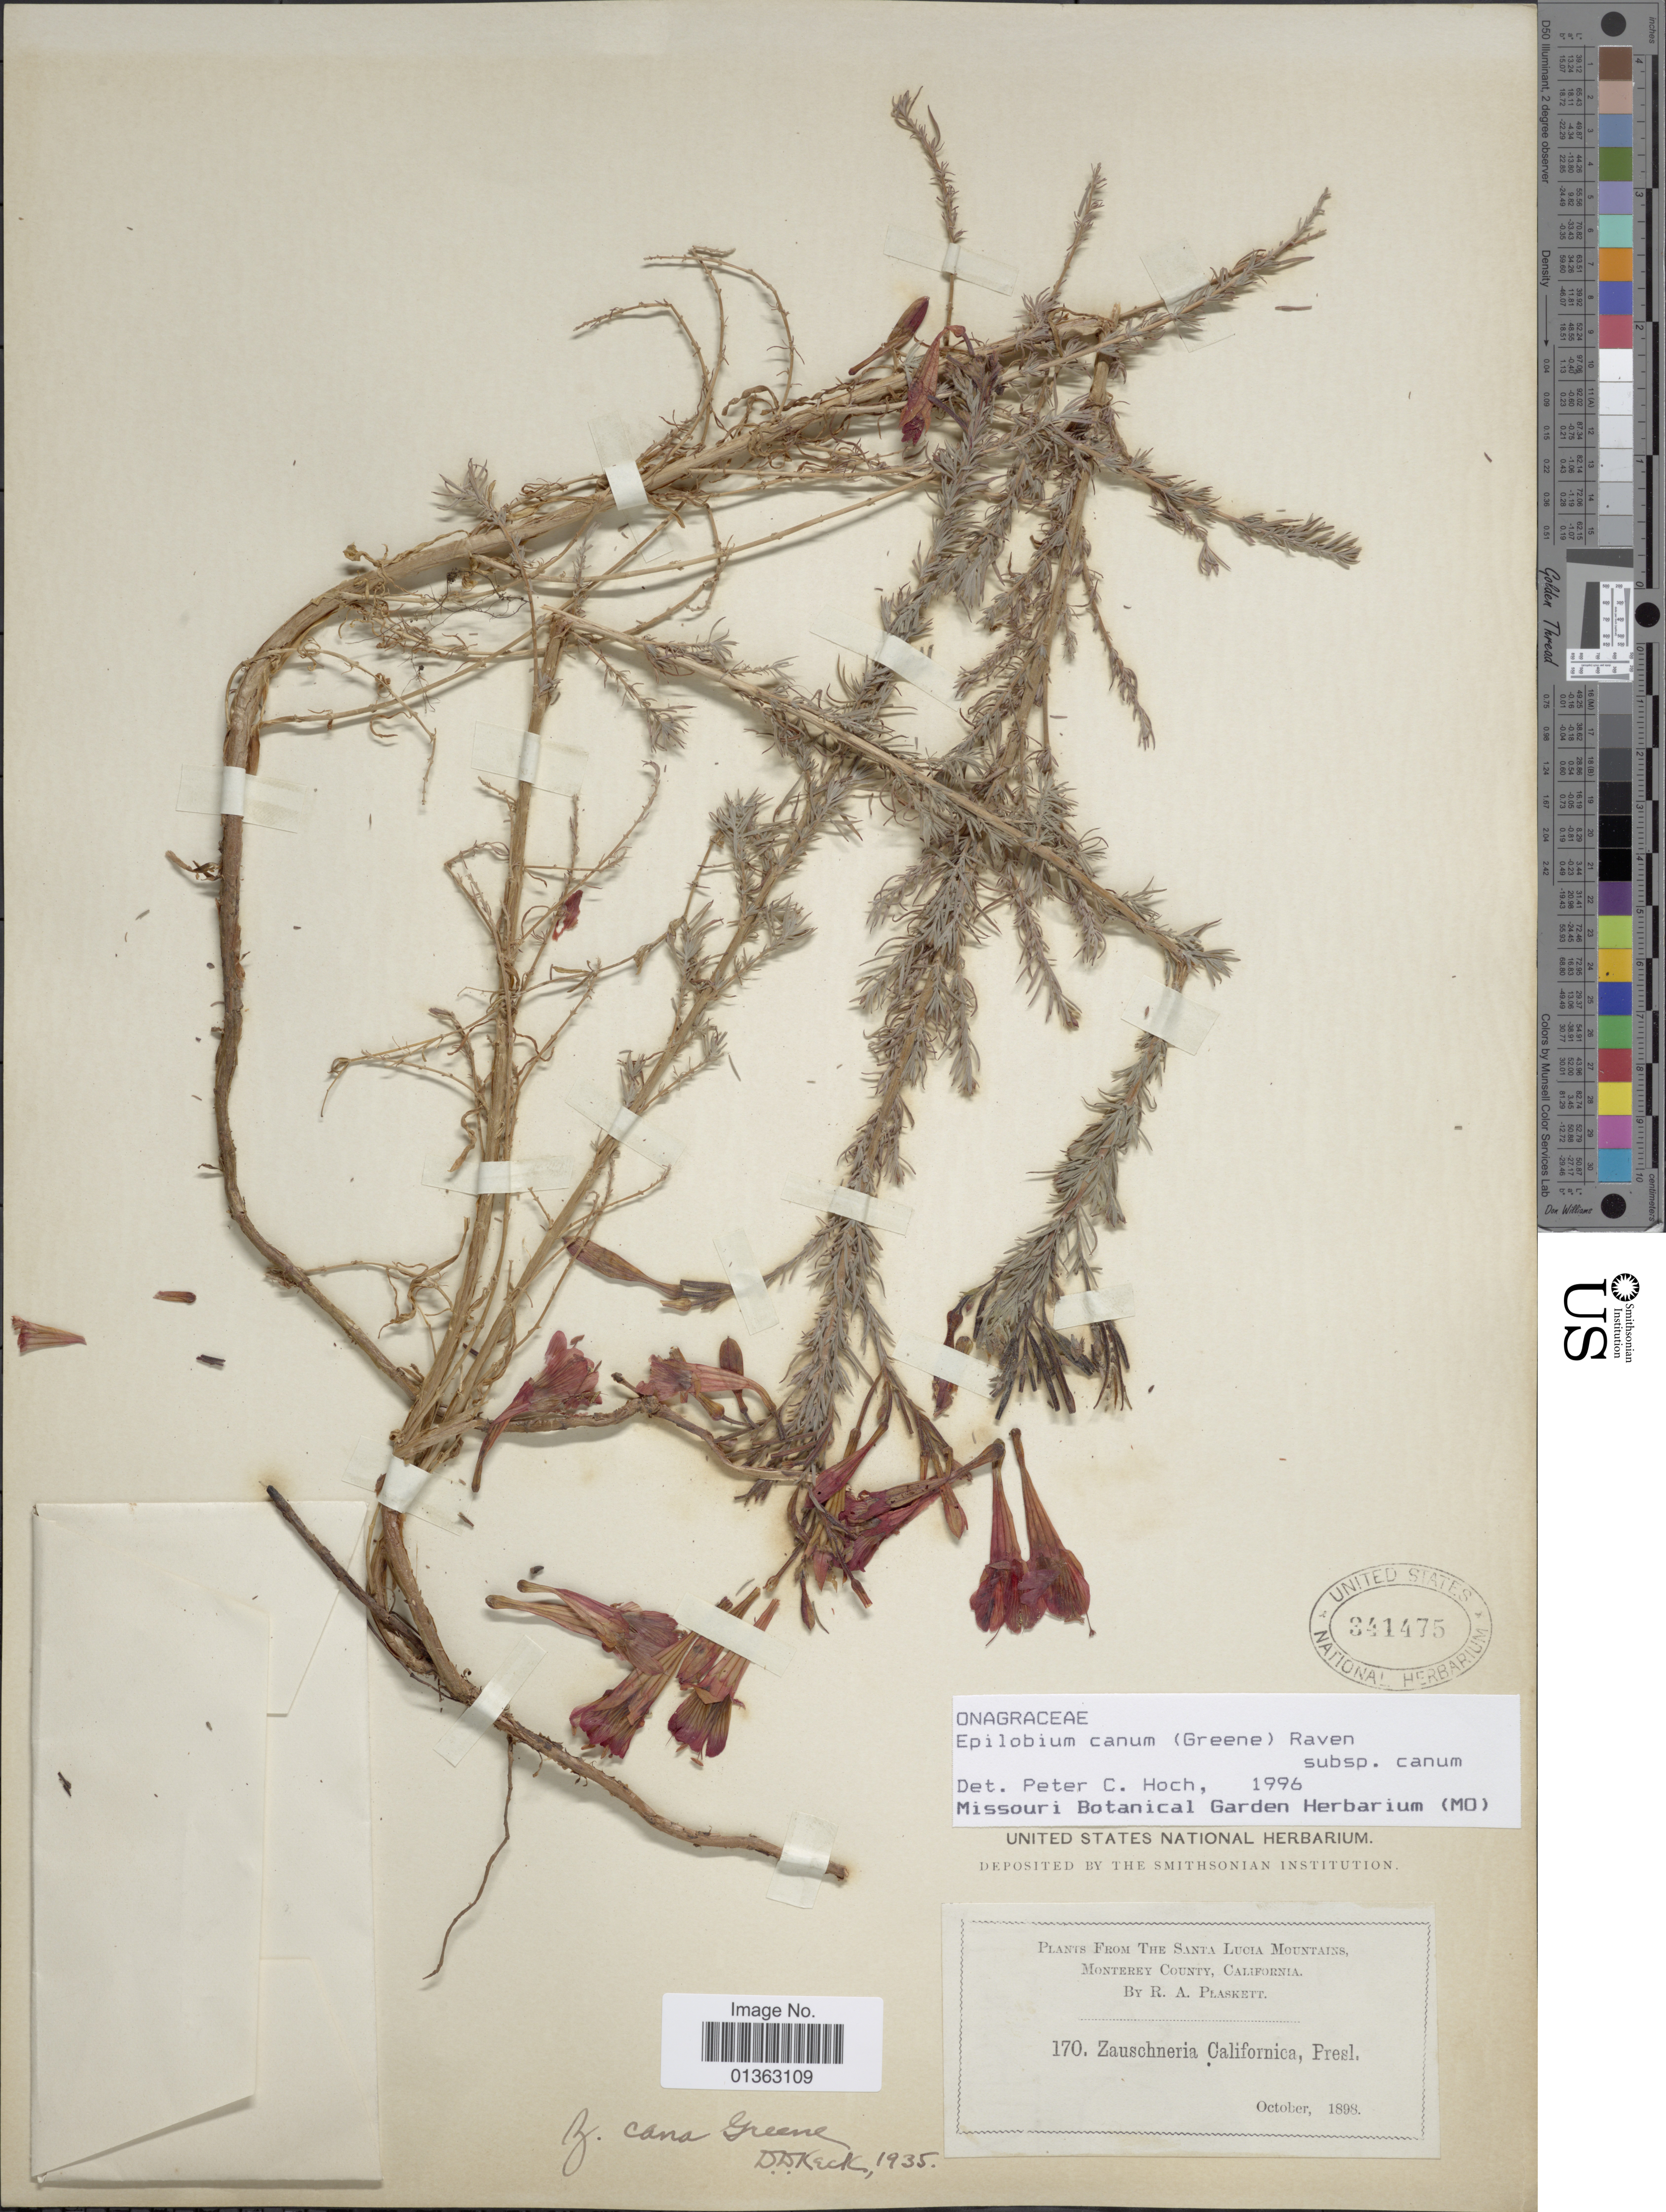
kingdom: Plantae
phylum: Tracheophyta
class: Magnoliopsida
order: Myrtales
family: Onagraceae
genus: Epilobium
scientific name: Epilobium canum subsp. canum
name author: (Greene) P.H. Raven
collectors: R. Plaskett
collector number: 170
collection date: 1898-10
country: United States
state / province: California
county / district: Monterey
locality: Santa Lucia Mountains, Monterey County.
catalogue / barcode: US 341475